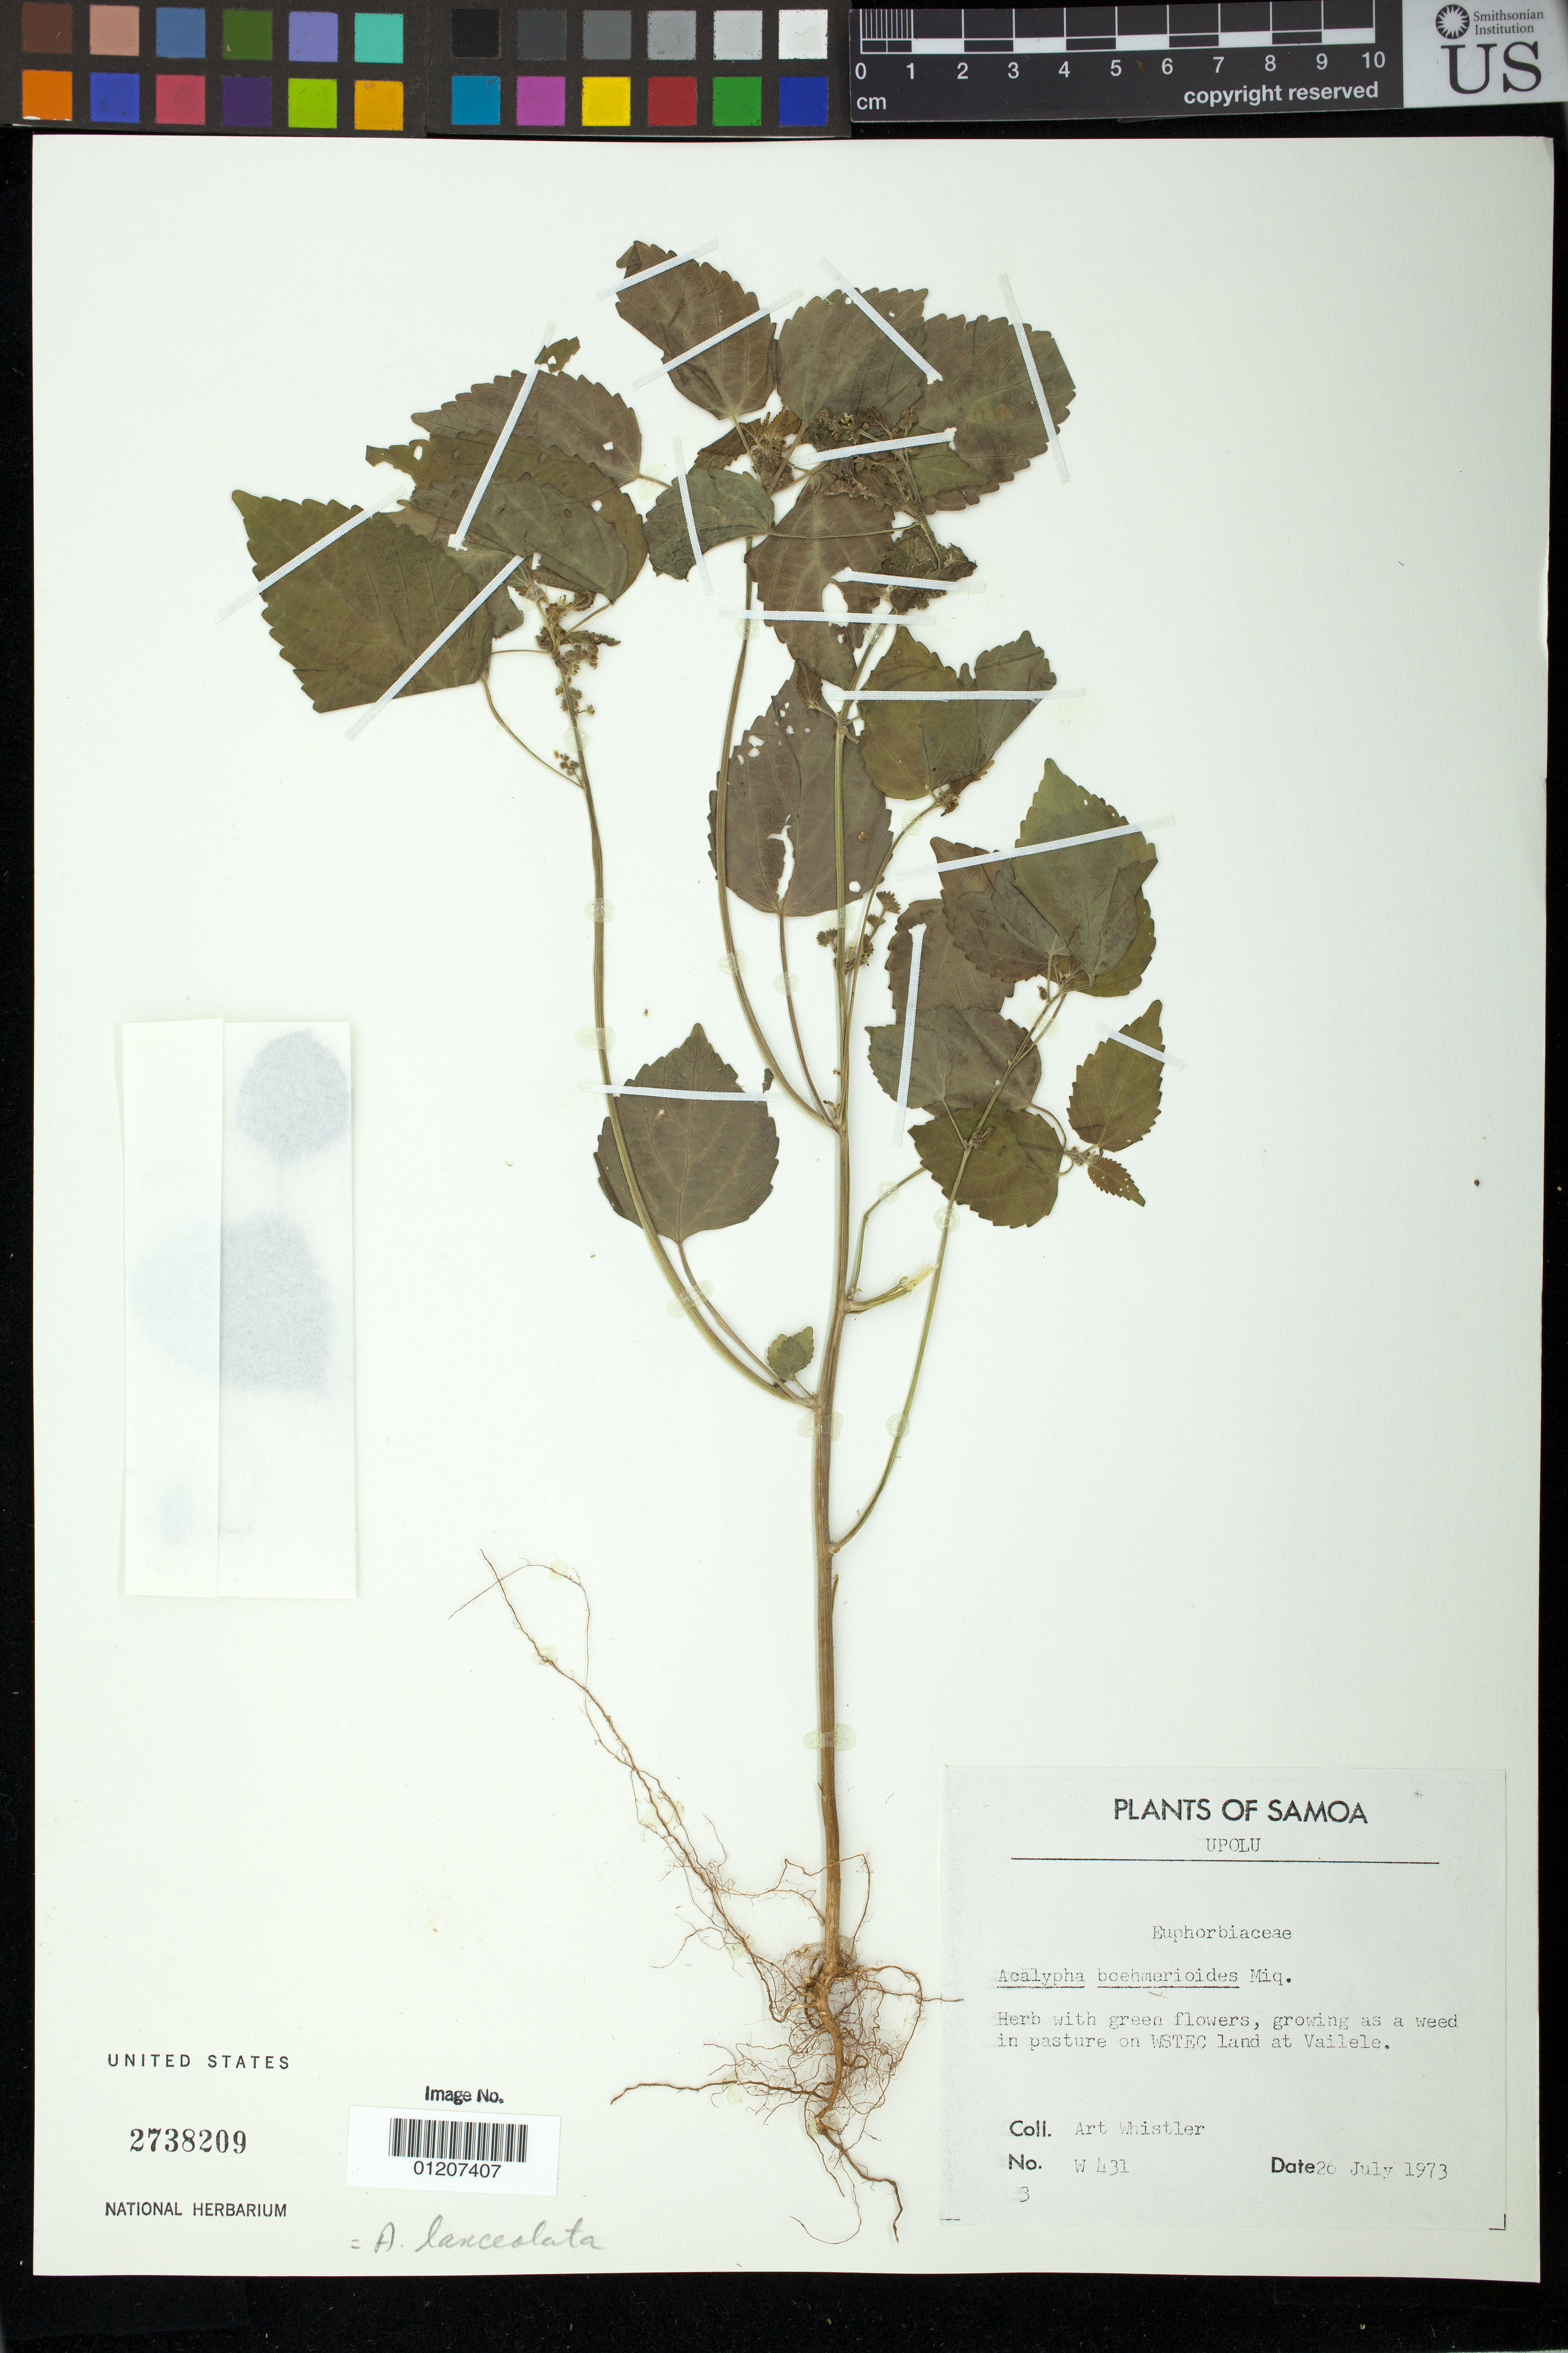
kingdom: Plantae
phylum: Tracheophyta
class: Magnoliopsida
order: Malpighiales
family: Euphorbiaceae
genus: Acalypha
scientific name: Acalypha boehmerioides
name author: Miq.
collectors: A. Whistler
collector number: W431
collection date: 1973-07-26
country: Samoa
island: Upolu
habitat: in pasture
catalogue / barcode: US 2738209